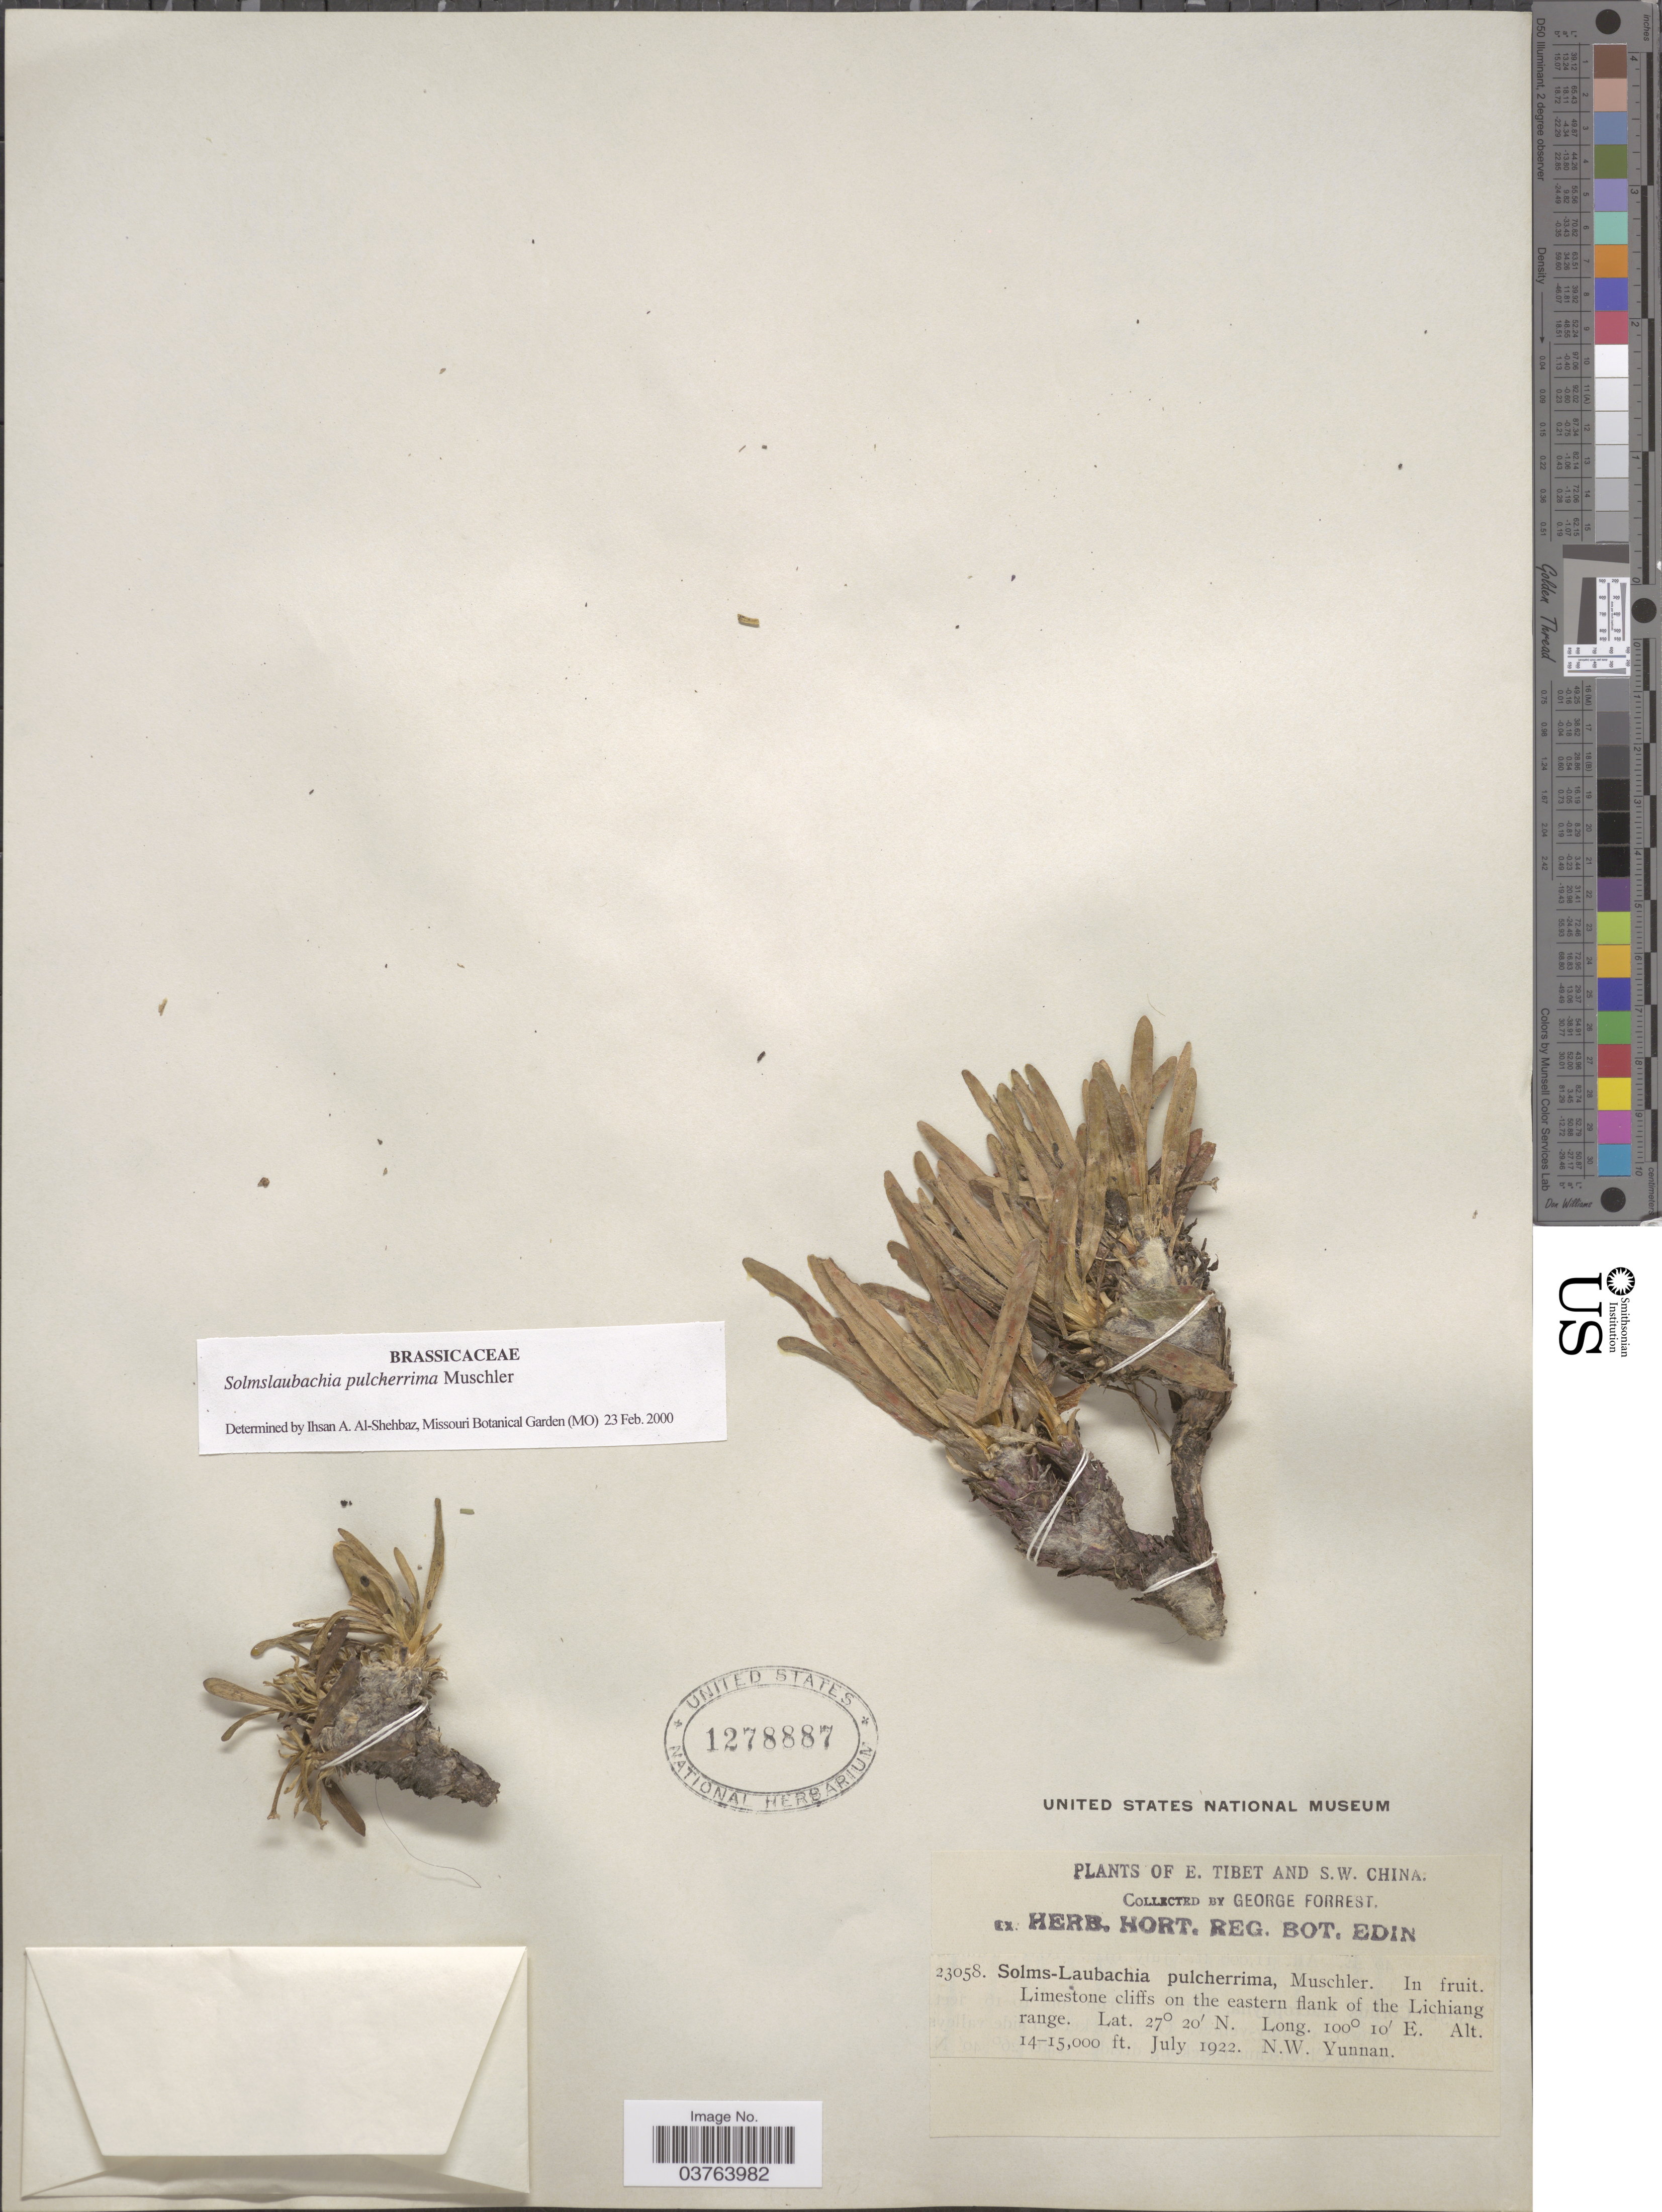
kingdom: Plantae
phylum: Tracheophyta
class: Magnoliopsida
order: Brassicales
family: Brassicaceae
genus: Solms-Laubachia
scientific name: Solms-laubachia pulcherrima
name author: Muschl.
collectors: G. Forrest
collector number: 23058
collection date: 1922-07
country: China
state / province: Yunnan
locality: S. W. China. Limestone cliffs on the eastern flank of the Lichiang range. N. W. Yunnan.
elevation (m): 4267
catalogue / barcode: US 1278887